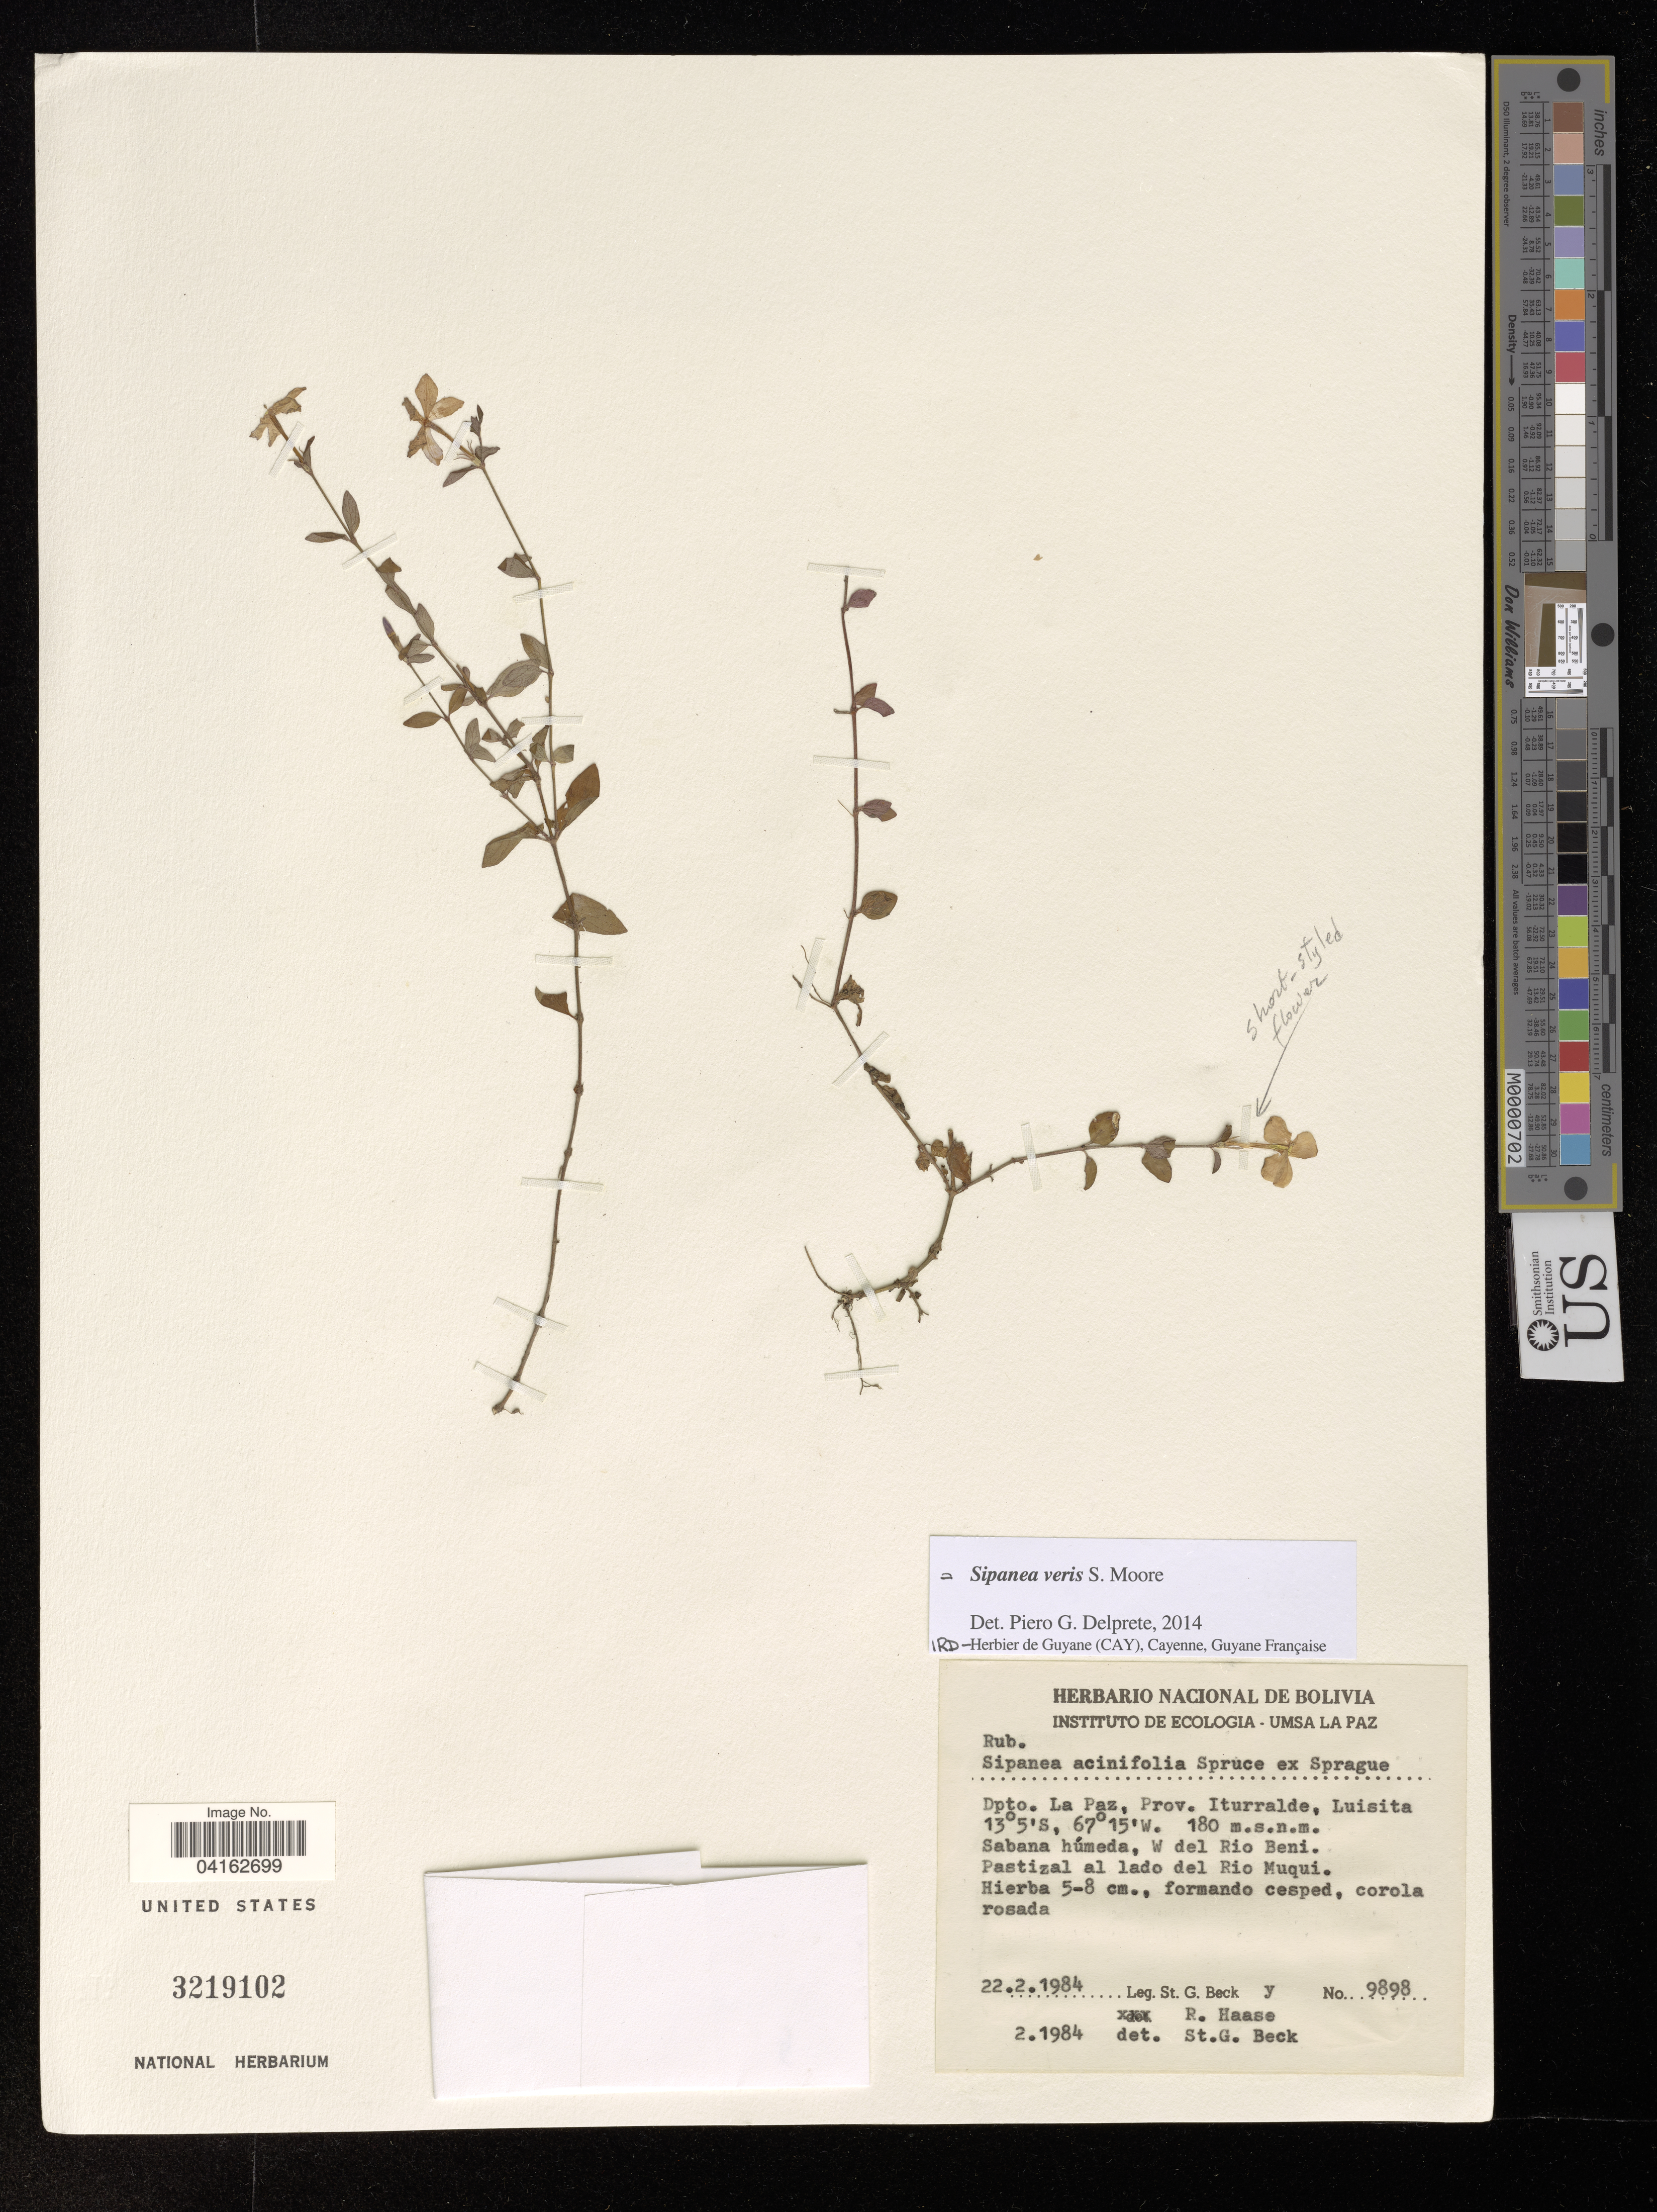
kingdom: Plantae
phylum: Tracheophyta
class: Magnoliopsida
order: Gentianales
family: Rubiaceae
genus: Sipanea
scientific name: Sipanea veris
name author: S. Moore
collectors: G. Beck & R. Haase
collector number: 9898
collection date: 1984-02-22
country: Bolivia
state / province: La Paz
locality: Dpto. La Paz, Prov. Iturralde, Luisita. Sabana húmeda, W del Rio Beni. Pastizal al lado del Rio Muqui.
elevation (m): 180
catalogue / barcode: US 3219102